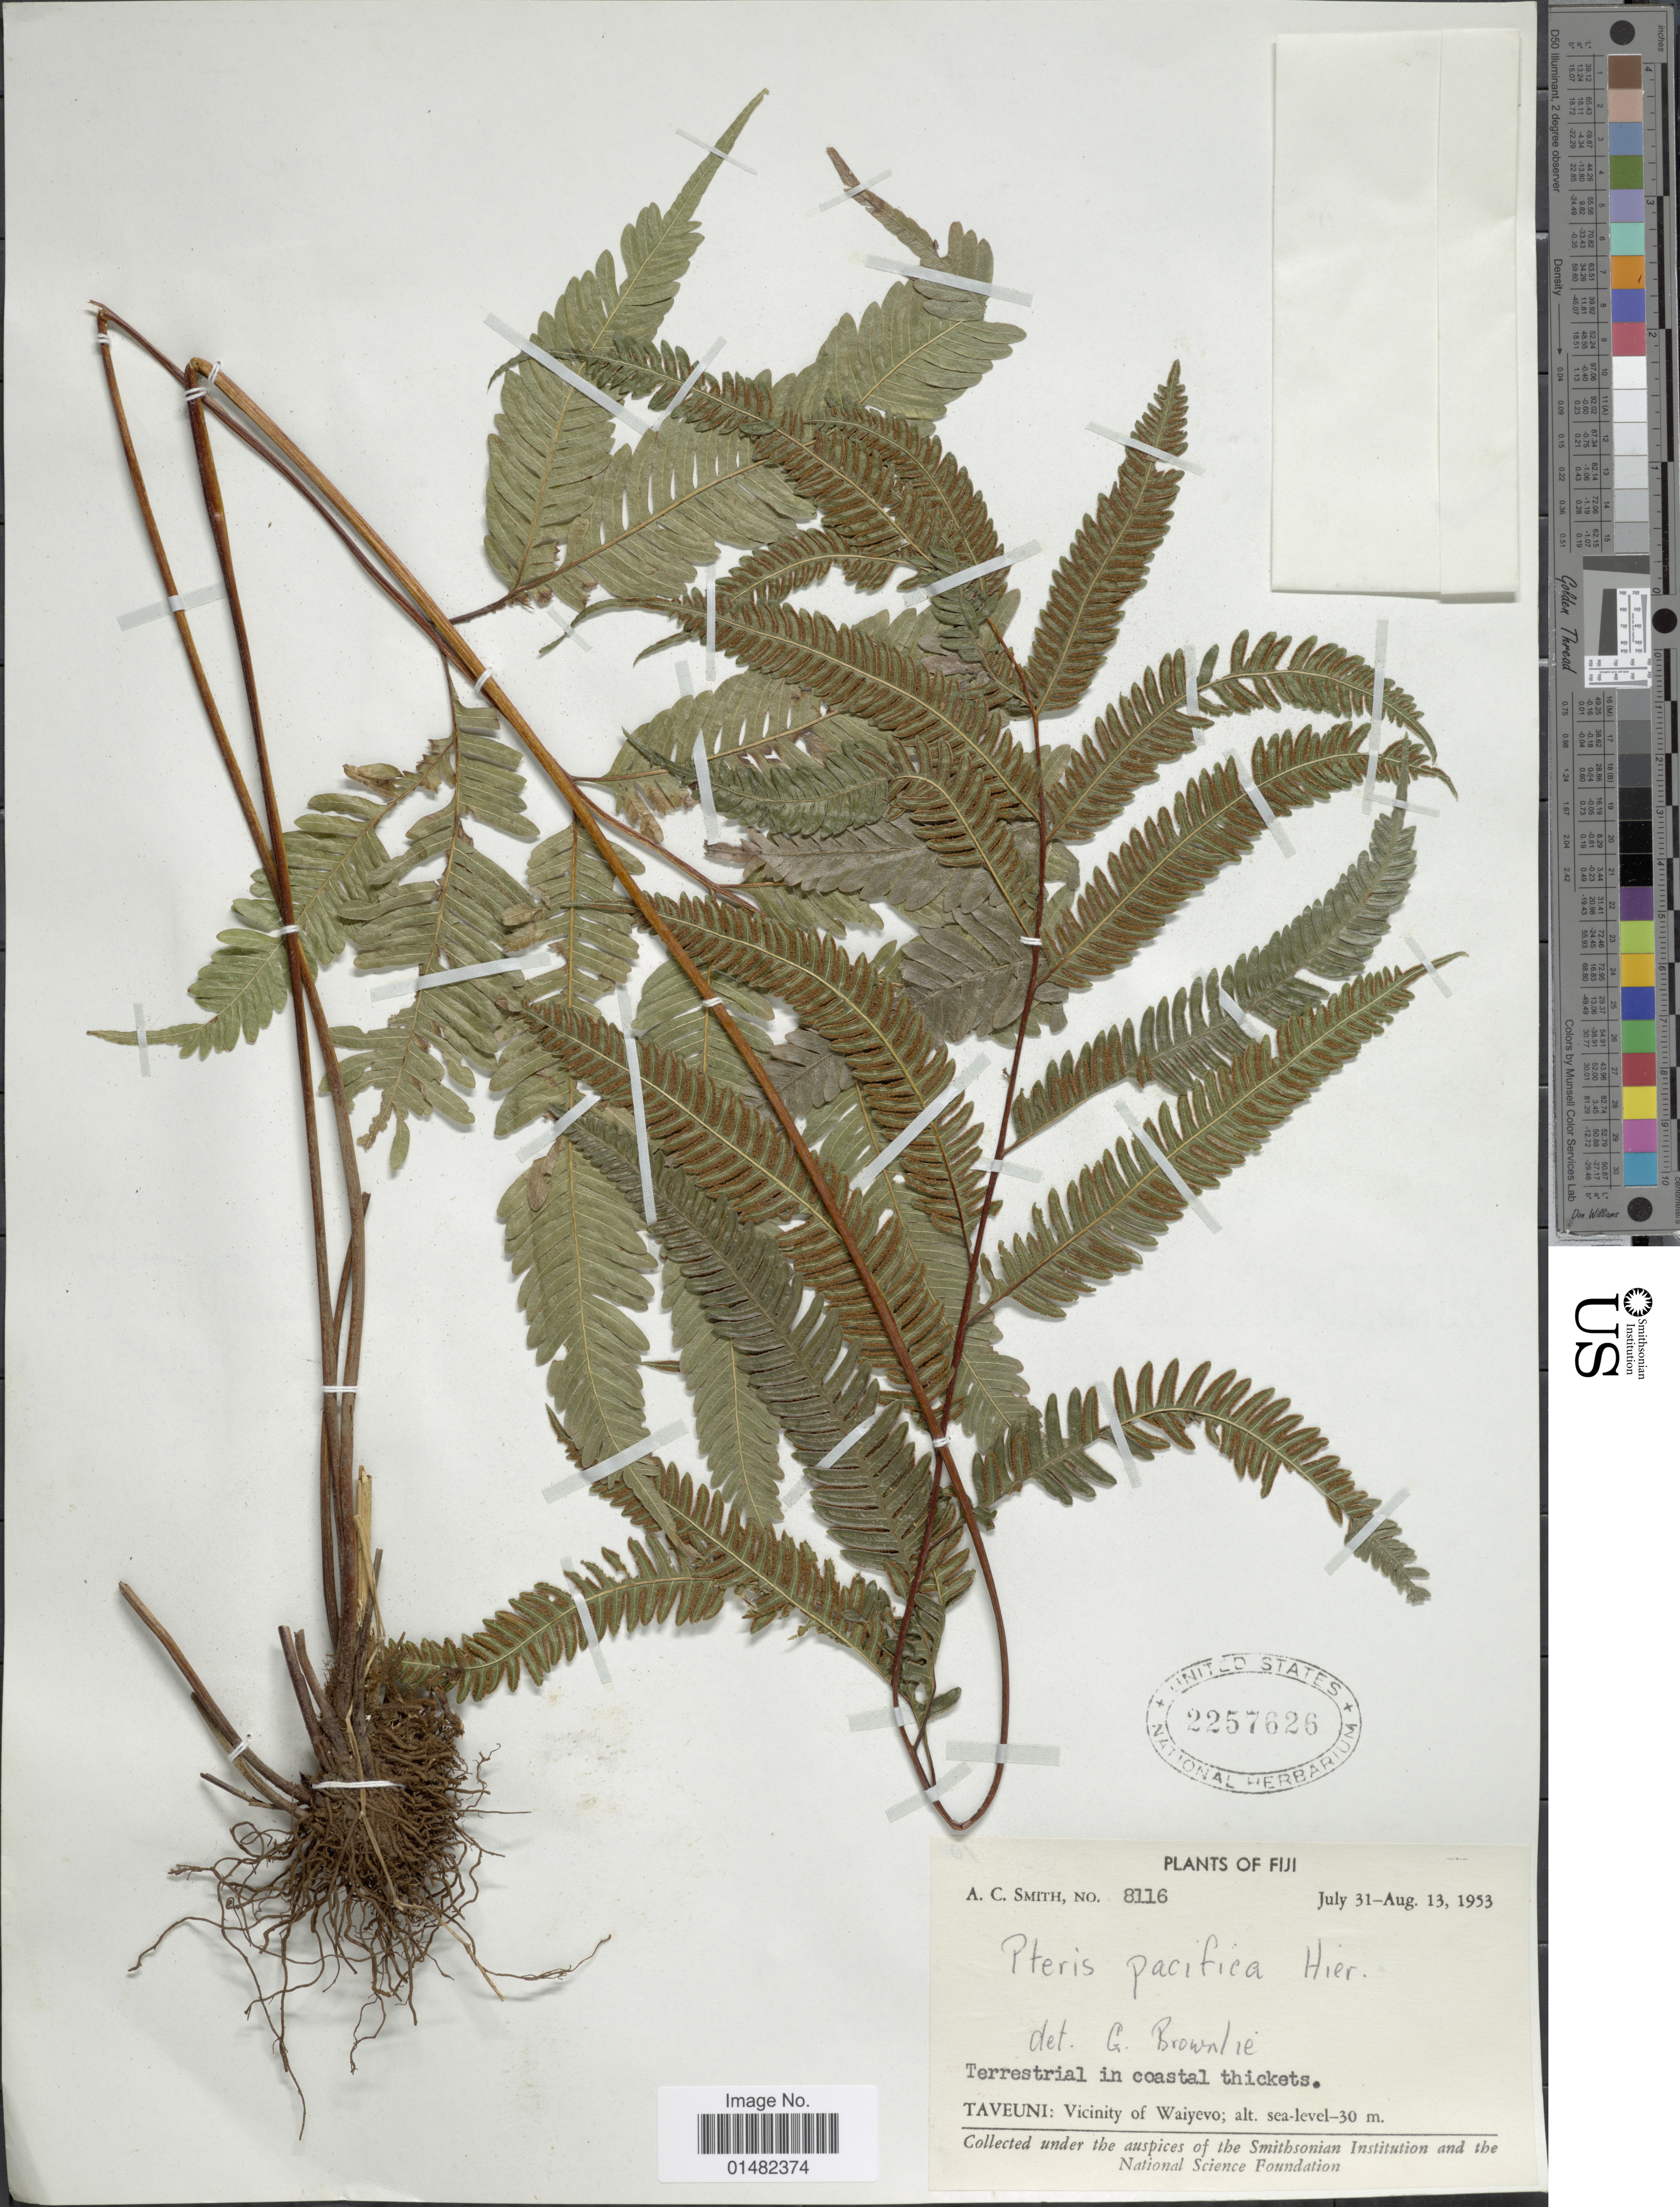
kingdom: Plantae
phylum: Tracheophyta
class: Polypodiopsida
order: Polypodiales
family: Pteridaceae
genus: Pteris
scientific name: Pteris pacifica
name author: Hieron.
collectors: A. C. Smith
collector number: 8116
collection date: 1953-07-31/1953-08-13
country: Fiji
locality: Taveuni: Vicinity of Waiyevo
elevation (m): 30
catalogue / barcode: US 2257626